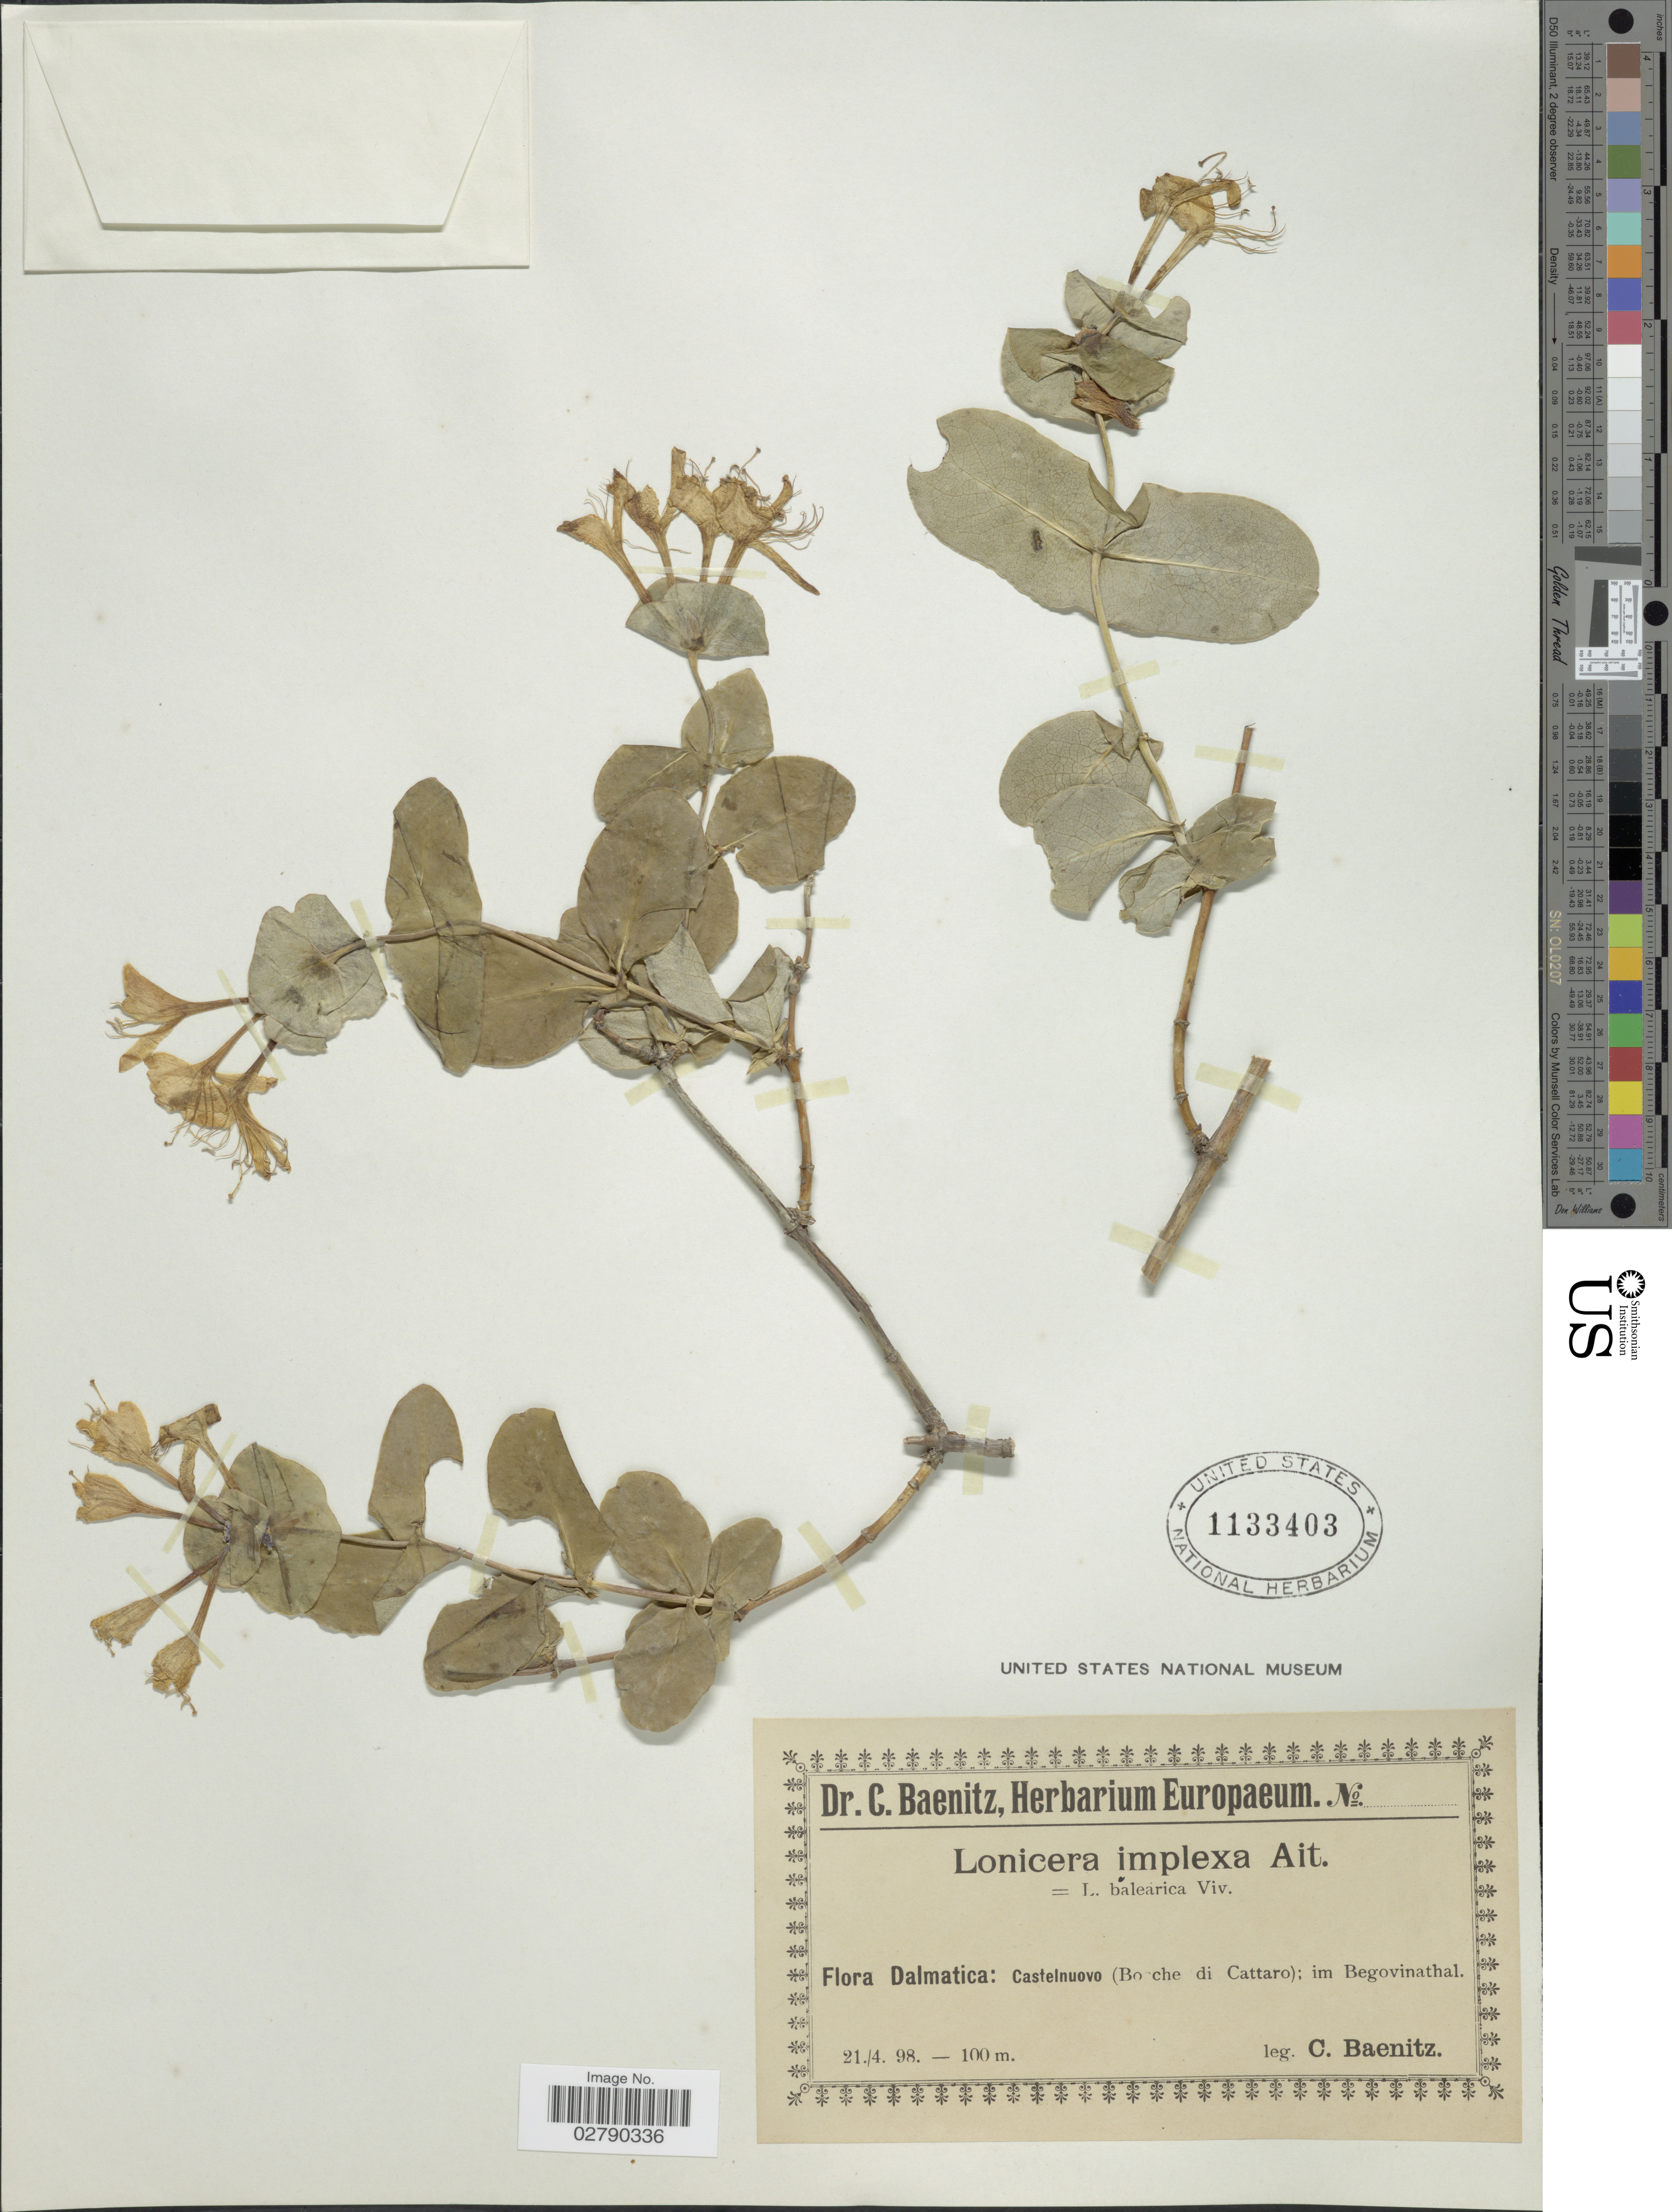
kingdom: Plantae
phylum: Tracheophyta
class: Magnoliopsida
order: Dipsacales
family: Caprifoliaceae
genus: Lonicera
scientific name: Lonicera implexa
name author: Aiton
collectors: C. G. Baenitz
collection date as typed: Transcribed d/m/y: 21/4/98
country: Croatia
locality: Dalmatica: Castelnuovo (Bosche di Cattaro); im Begovinathal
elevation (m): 100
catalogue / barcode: US 1133403